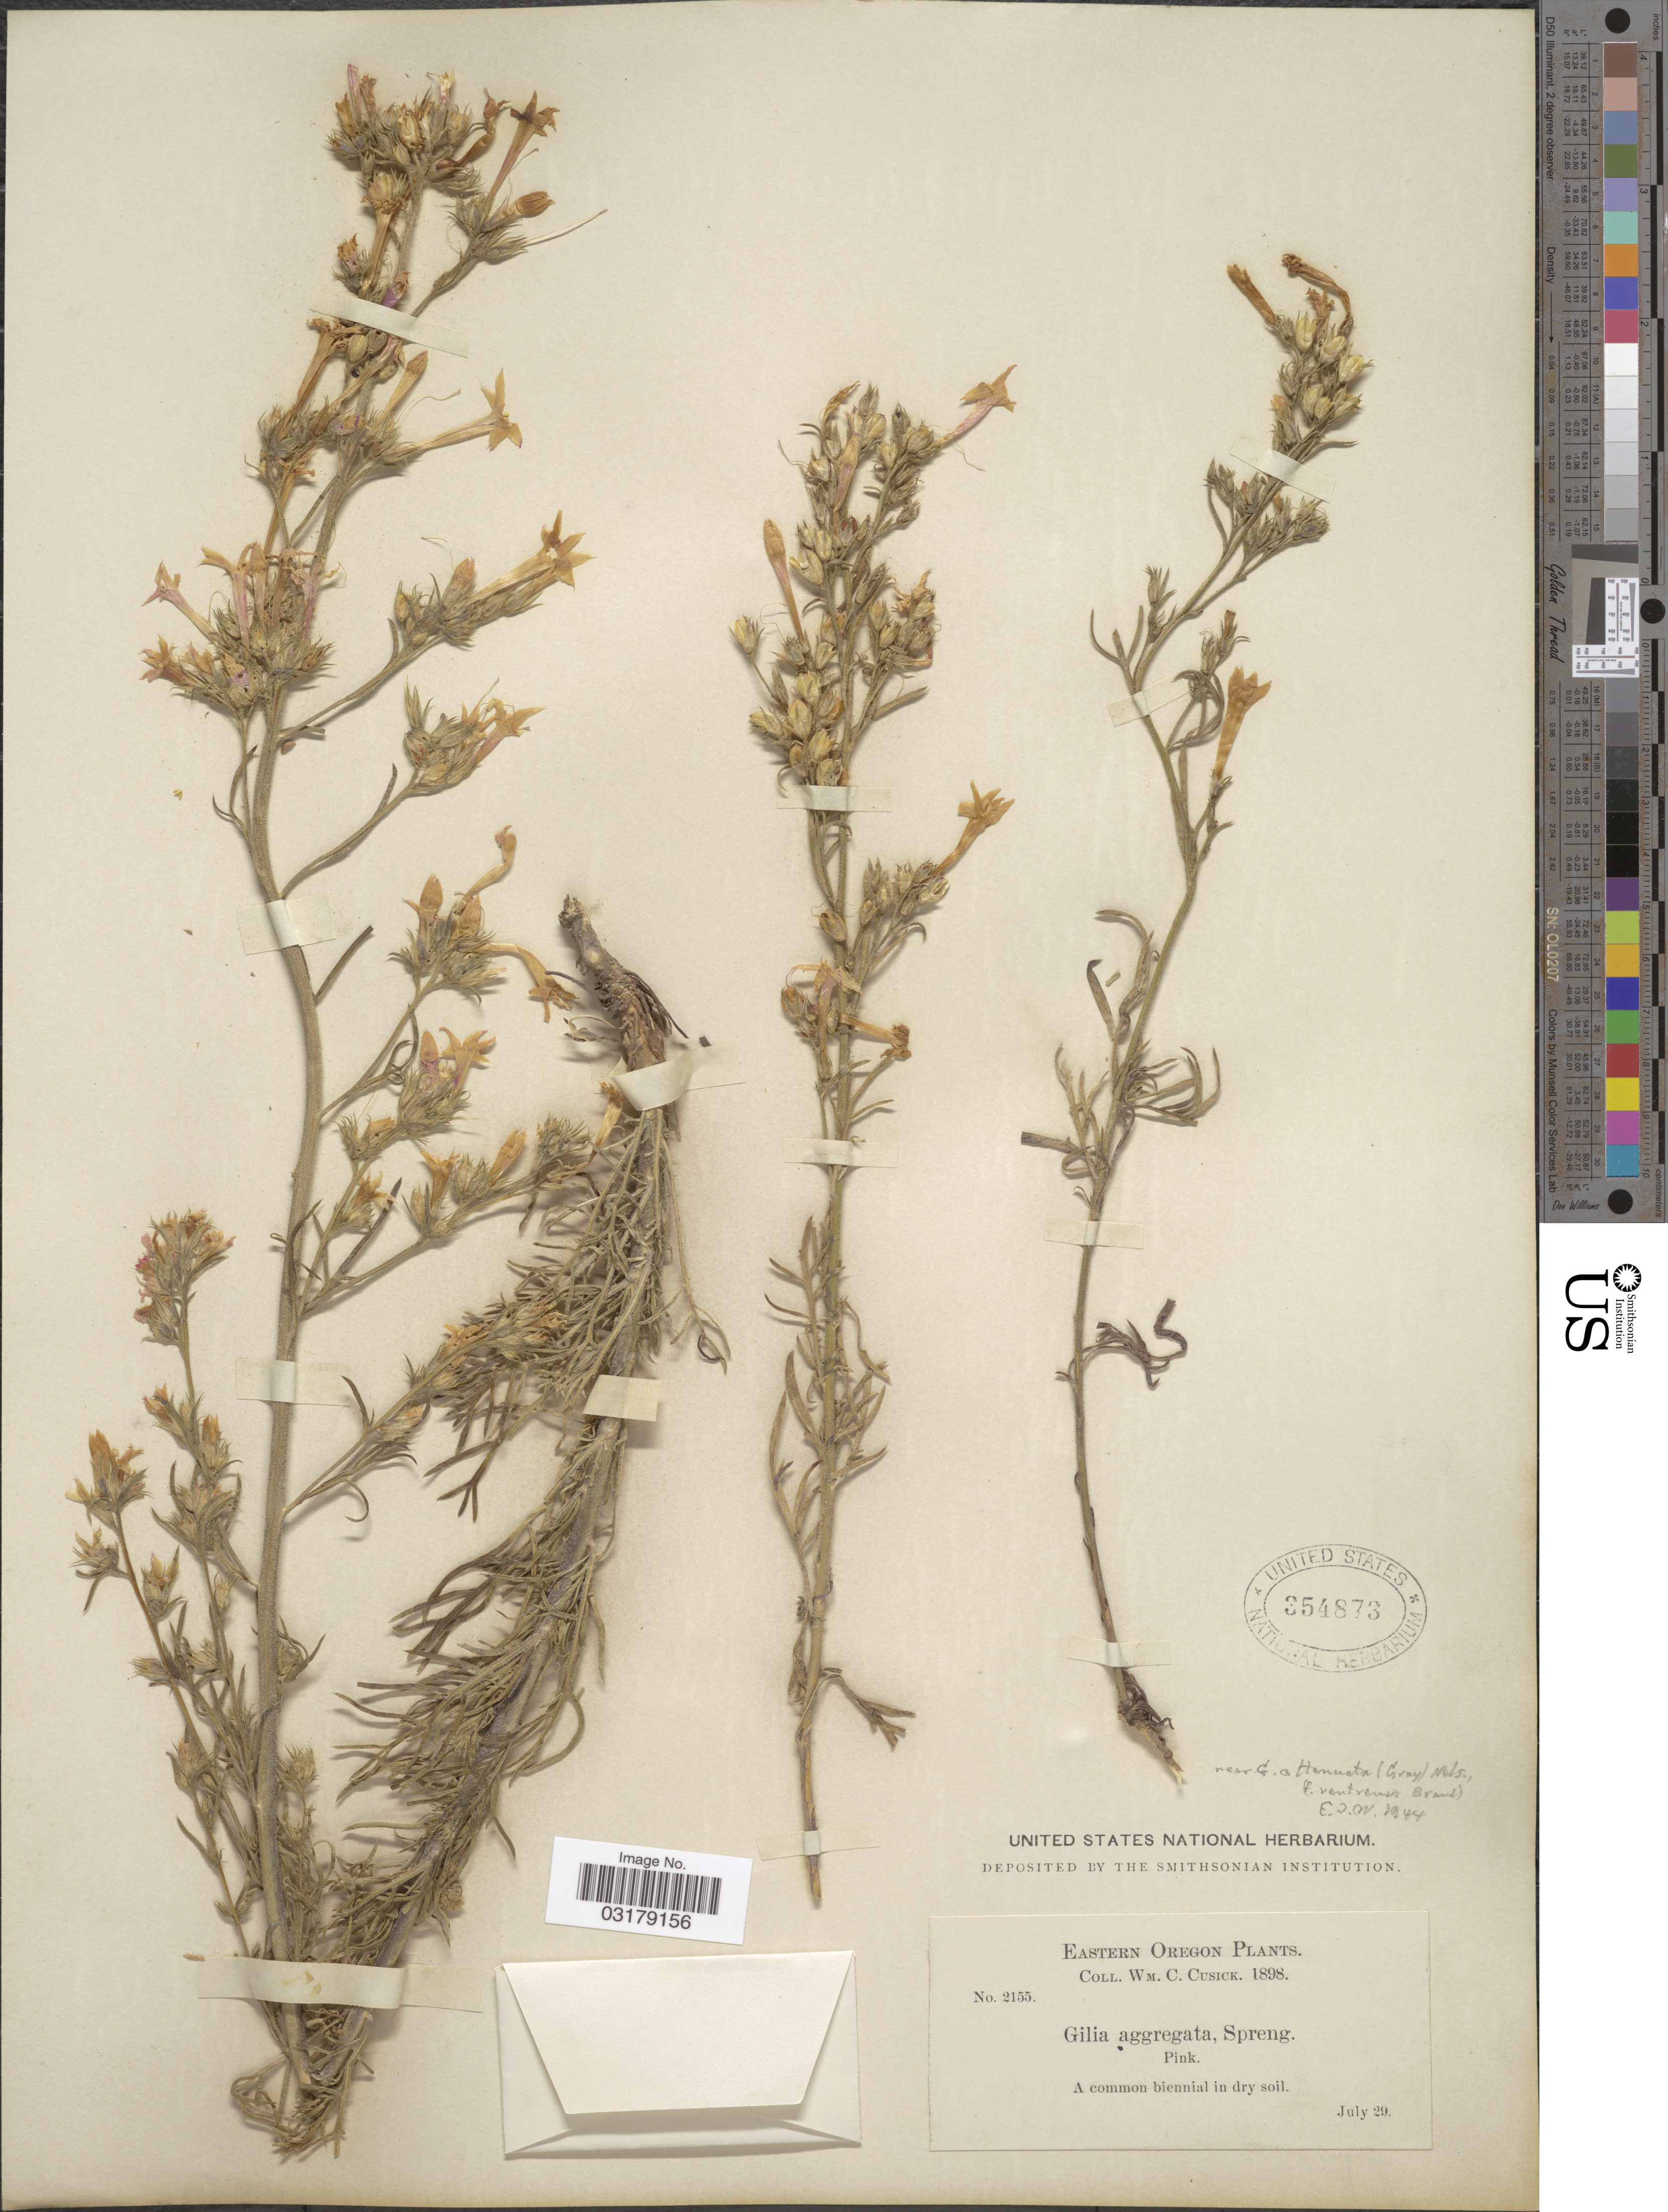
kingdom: Plantae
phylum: Tracheophyta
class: Magnoliopsida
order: Ericales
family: Polemoniaceae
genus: Ipomopsis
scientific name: Ipomopsis aggregata subsp. attenuata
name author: (A. Gray) V.E. Grant & A.D. Grant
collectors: W. C. Cusick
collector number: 2155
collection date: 1898-07-29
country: United States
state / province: Oregon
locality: Eastern Oregon.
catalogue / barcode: US 354873